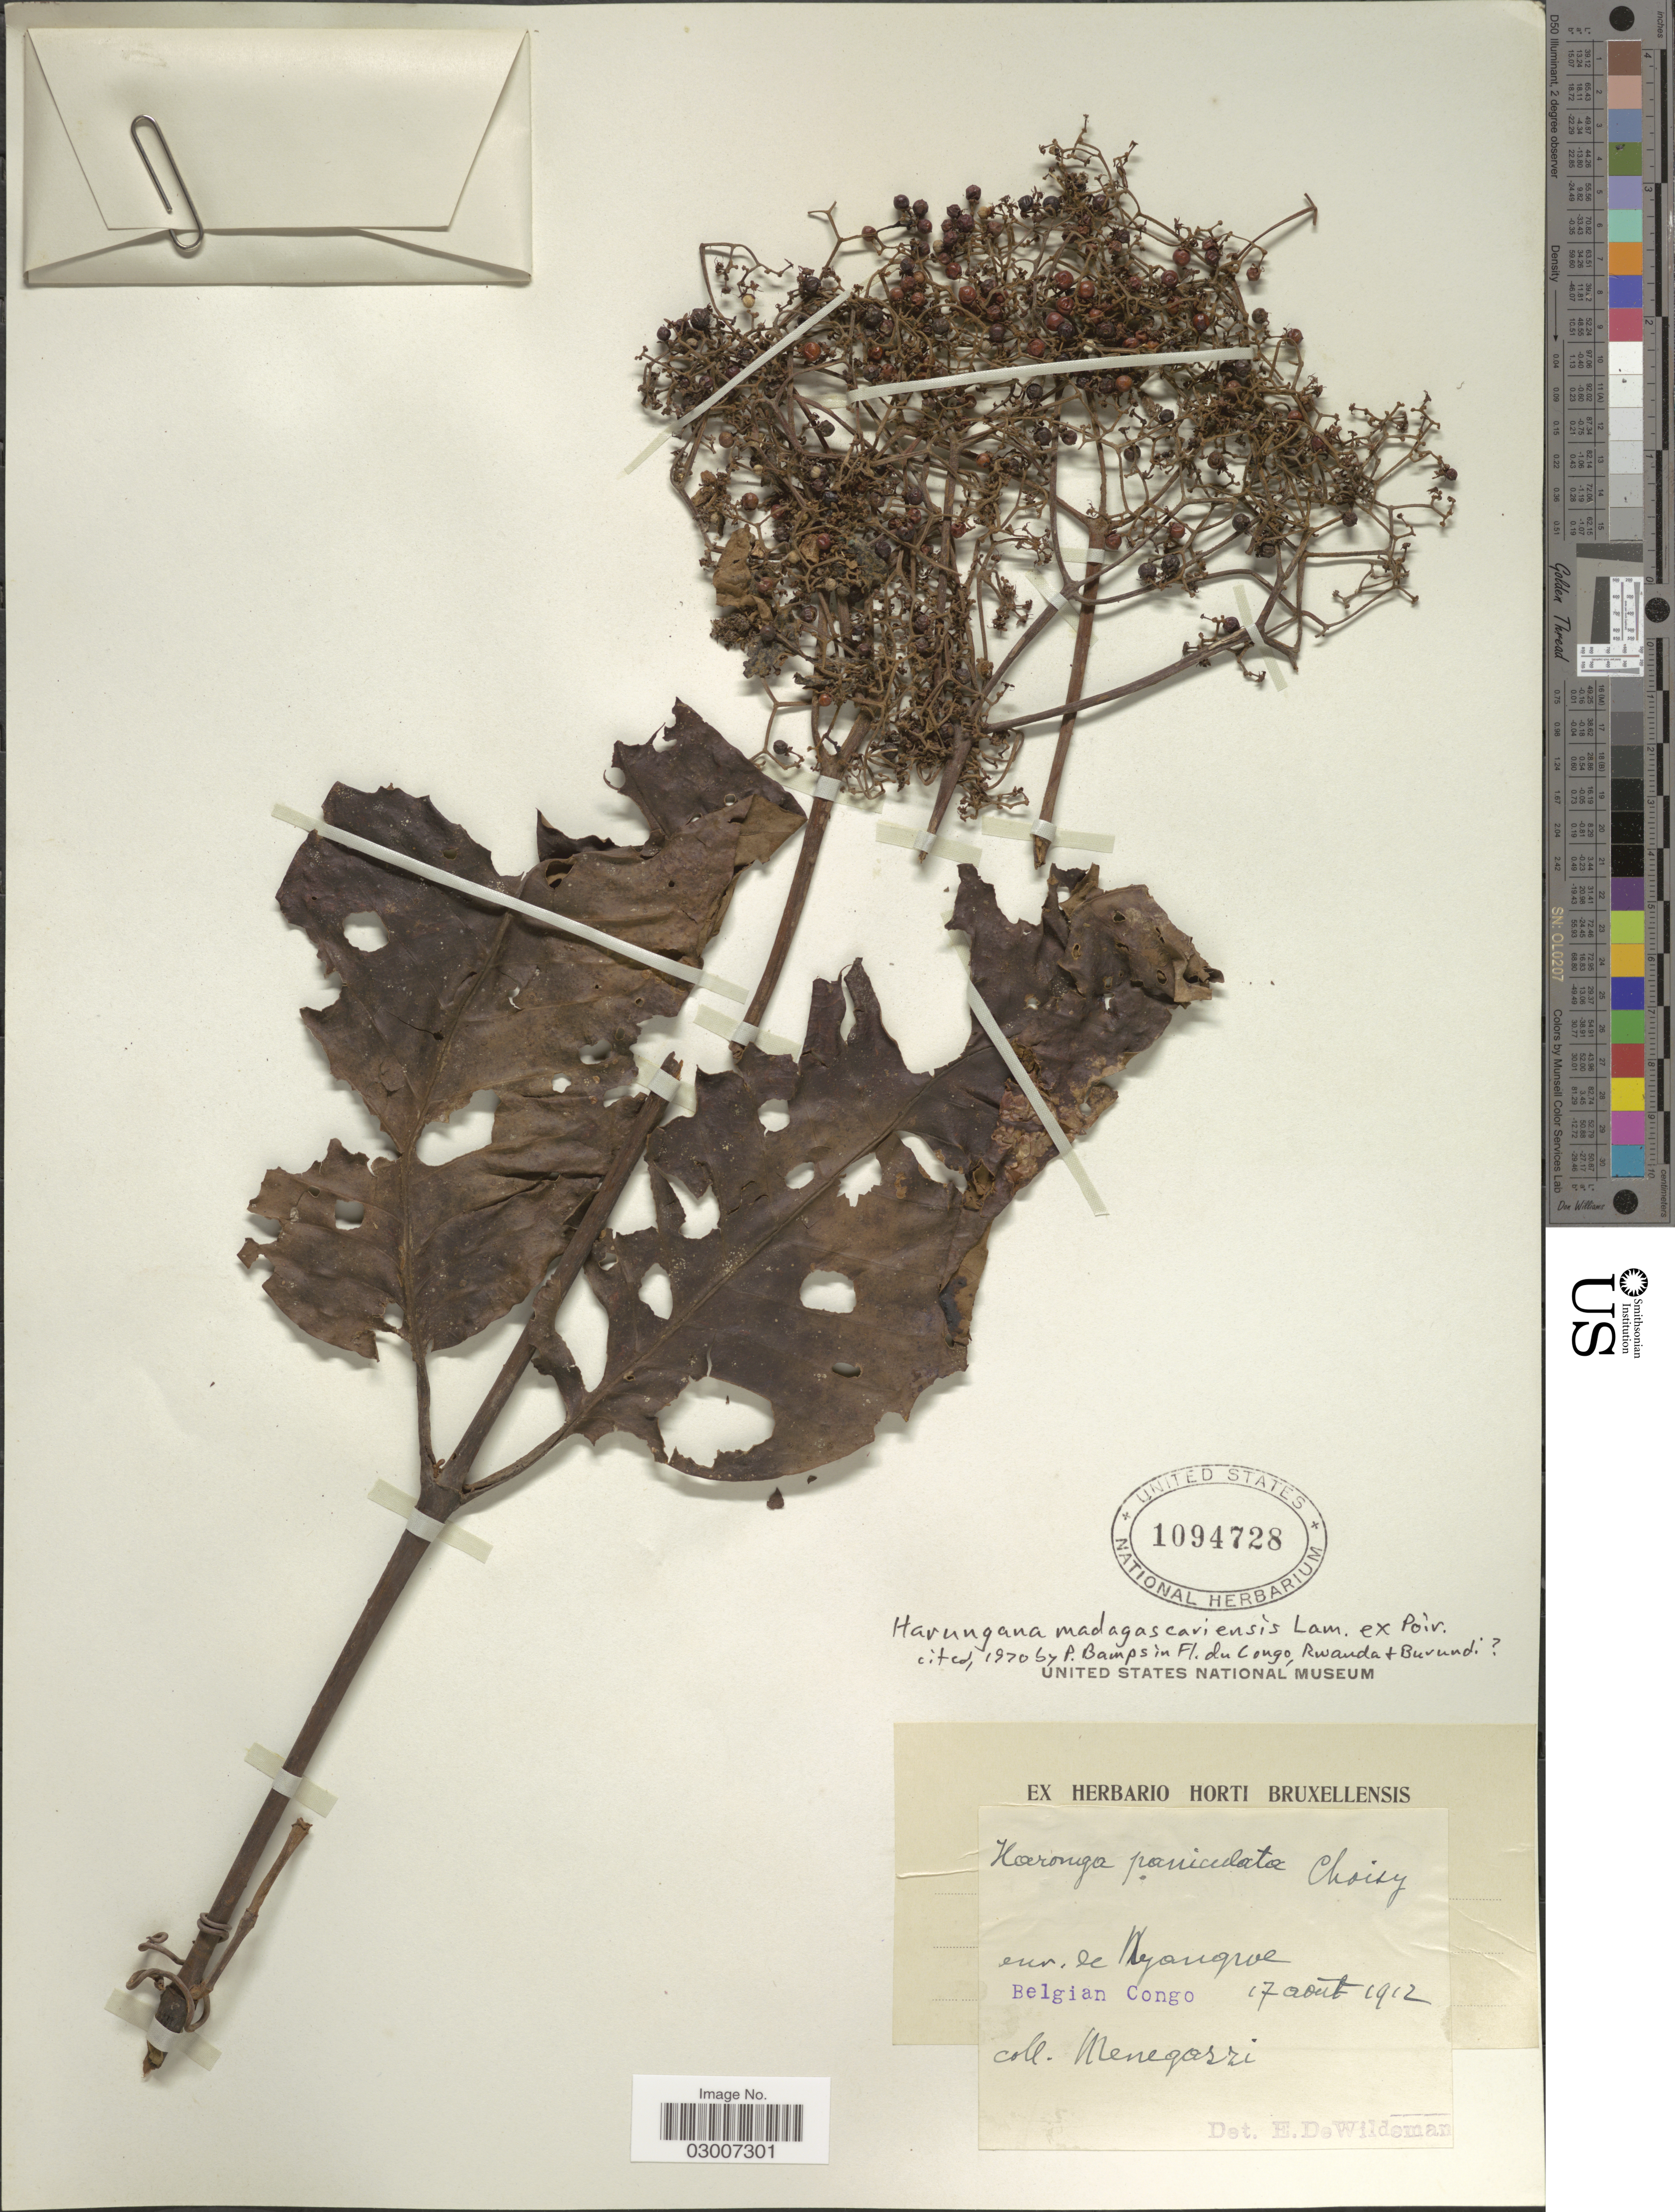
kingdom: Plantae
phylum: Tracheophyta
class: Magnoliopsida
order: Malpighiales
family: Hypericaceae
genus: Harungana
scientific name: Harungana madagascariensis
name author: Lam. ex Poir.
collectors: Menegazzi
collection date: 1912-08-17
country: Congo, Democratic Republic of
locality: Env. de Nyangwe.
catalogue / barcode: US 1094728